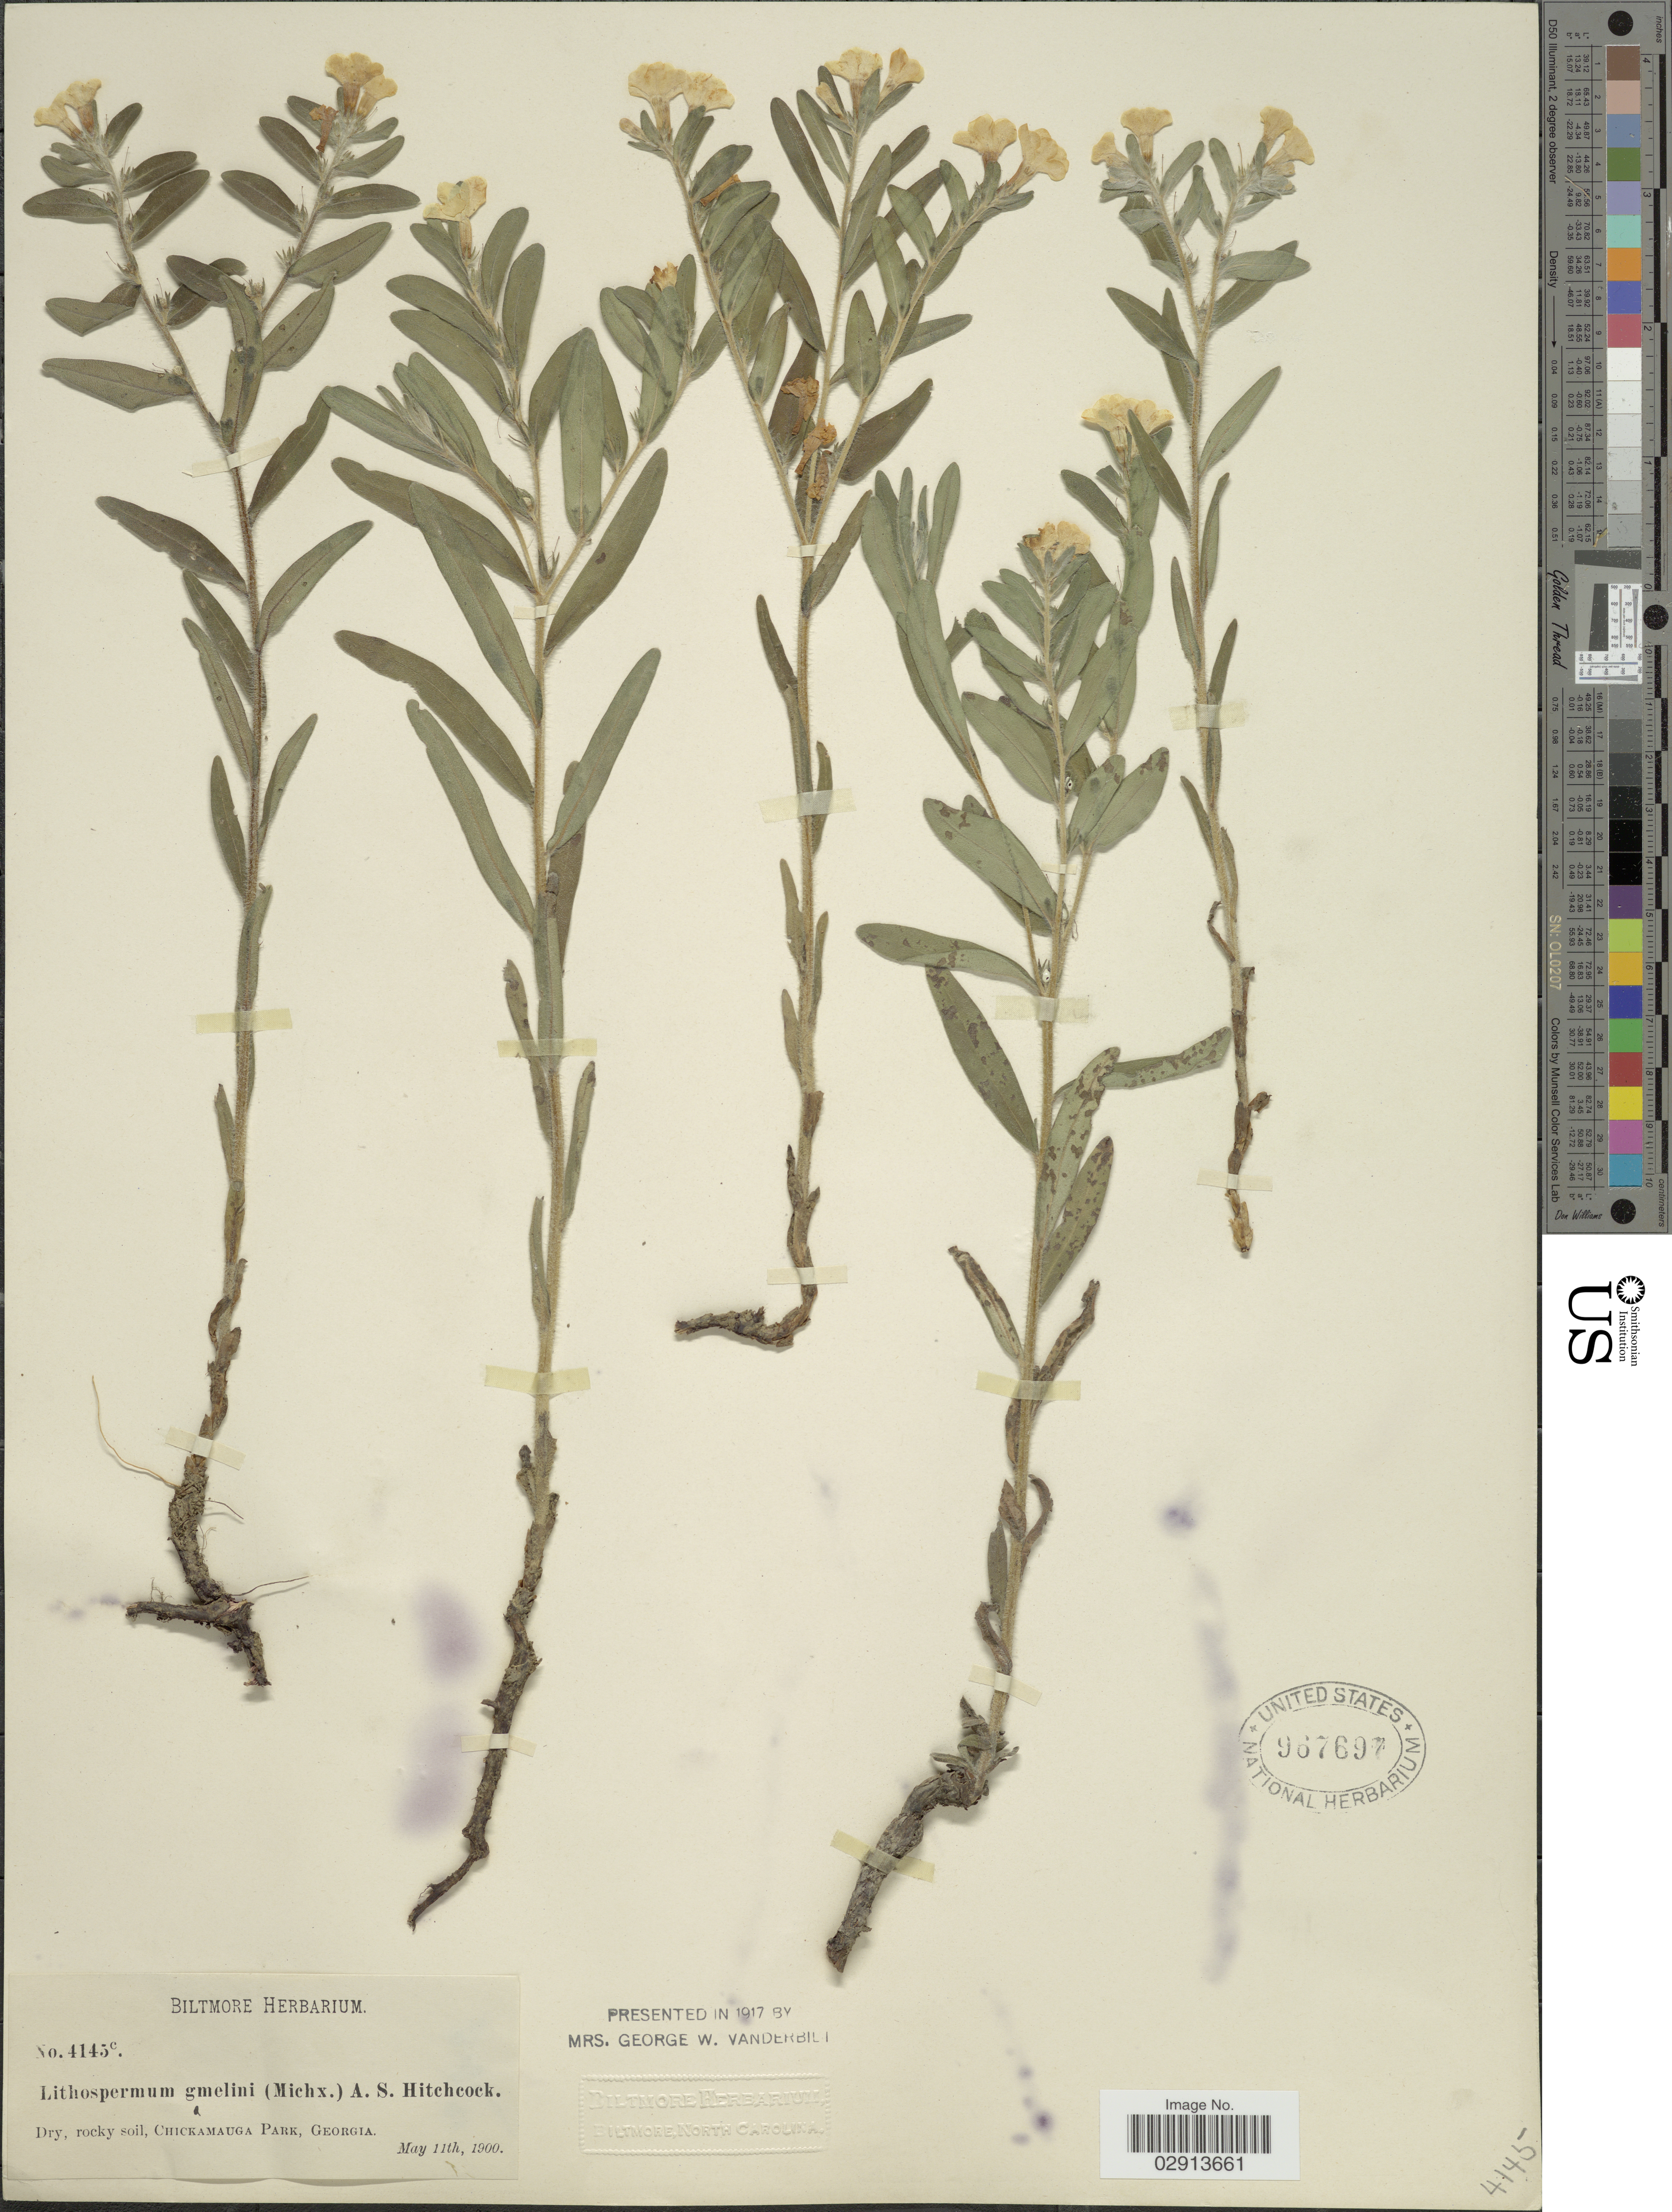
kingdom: Plantae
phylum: Tracheophyta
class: Magnoliopsida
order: Boraginales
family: Boraginaceae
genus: Lithospermum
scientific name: Lithospermum canescens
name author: (Michx.) Lehm.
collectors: ex herb. Biltmore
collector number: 4145c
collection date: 1900-05-11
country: United States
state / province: Georgia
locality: Dry, rocky soil, Chickamauga Park, Georgia.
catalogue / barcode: US 967697